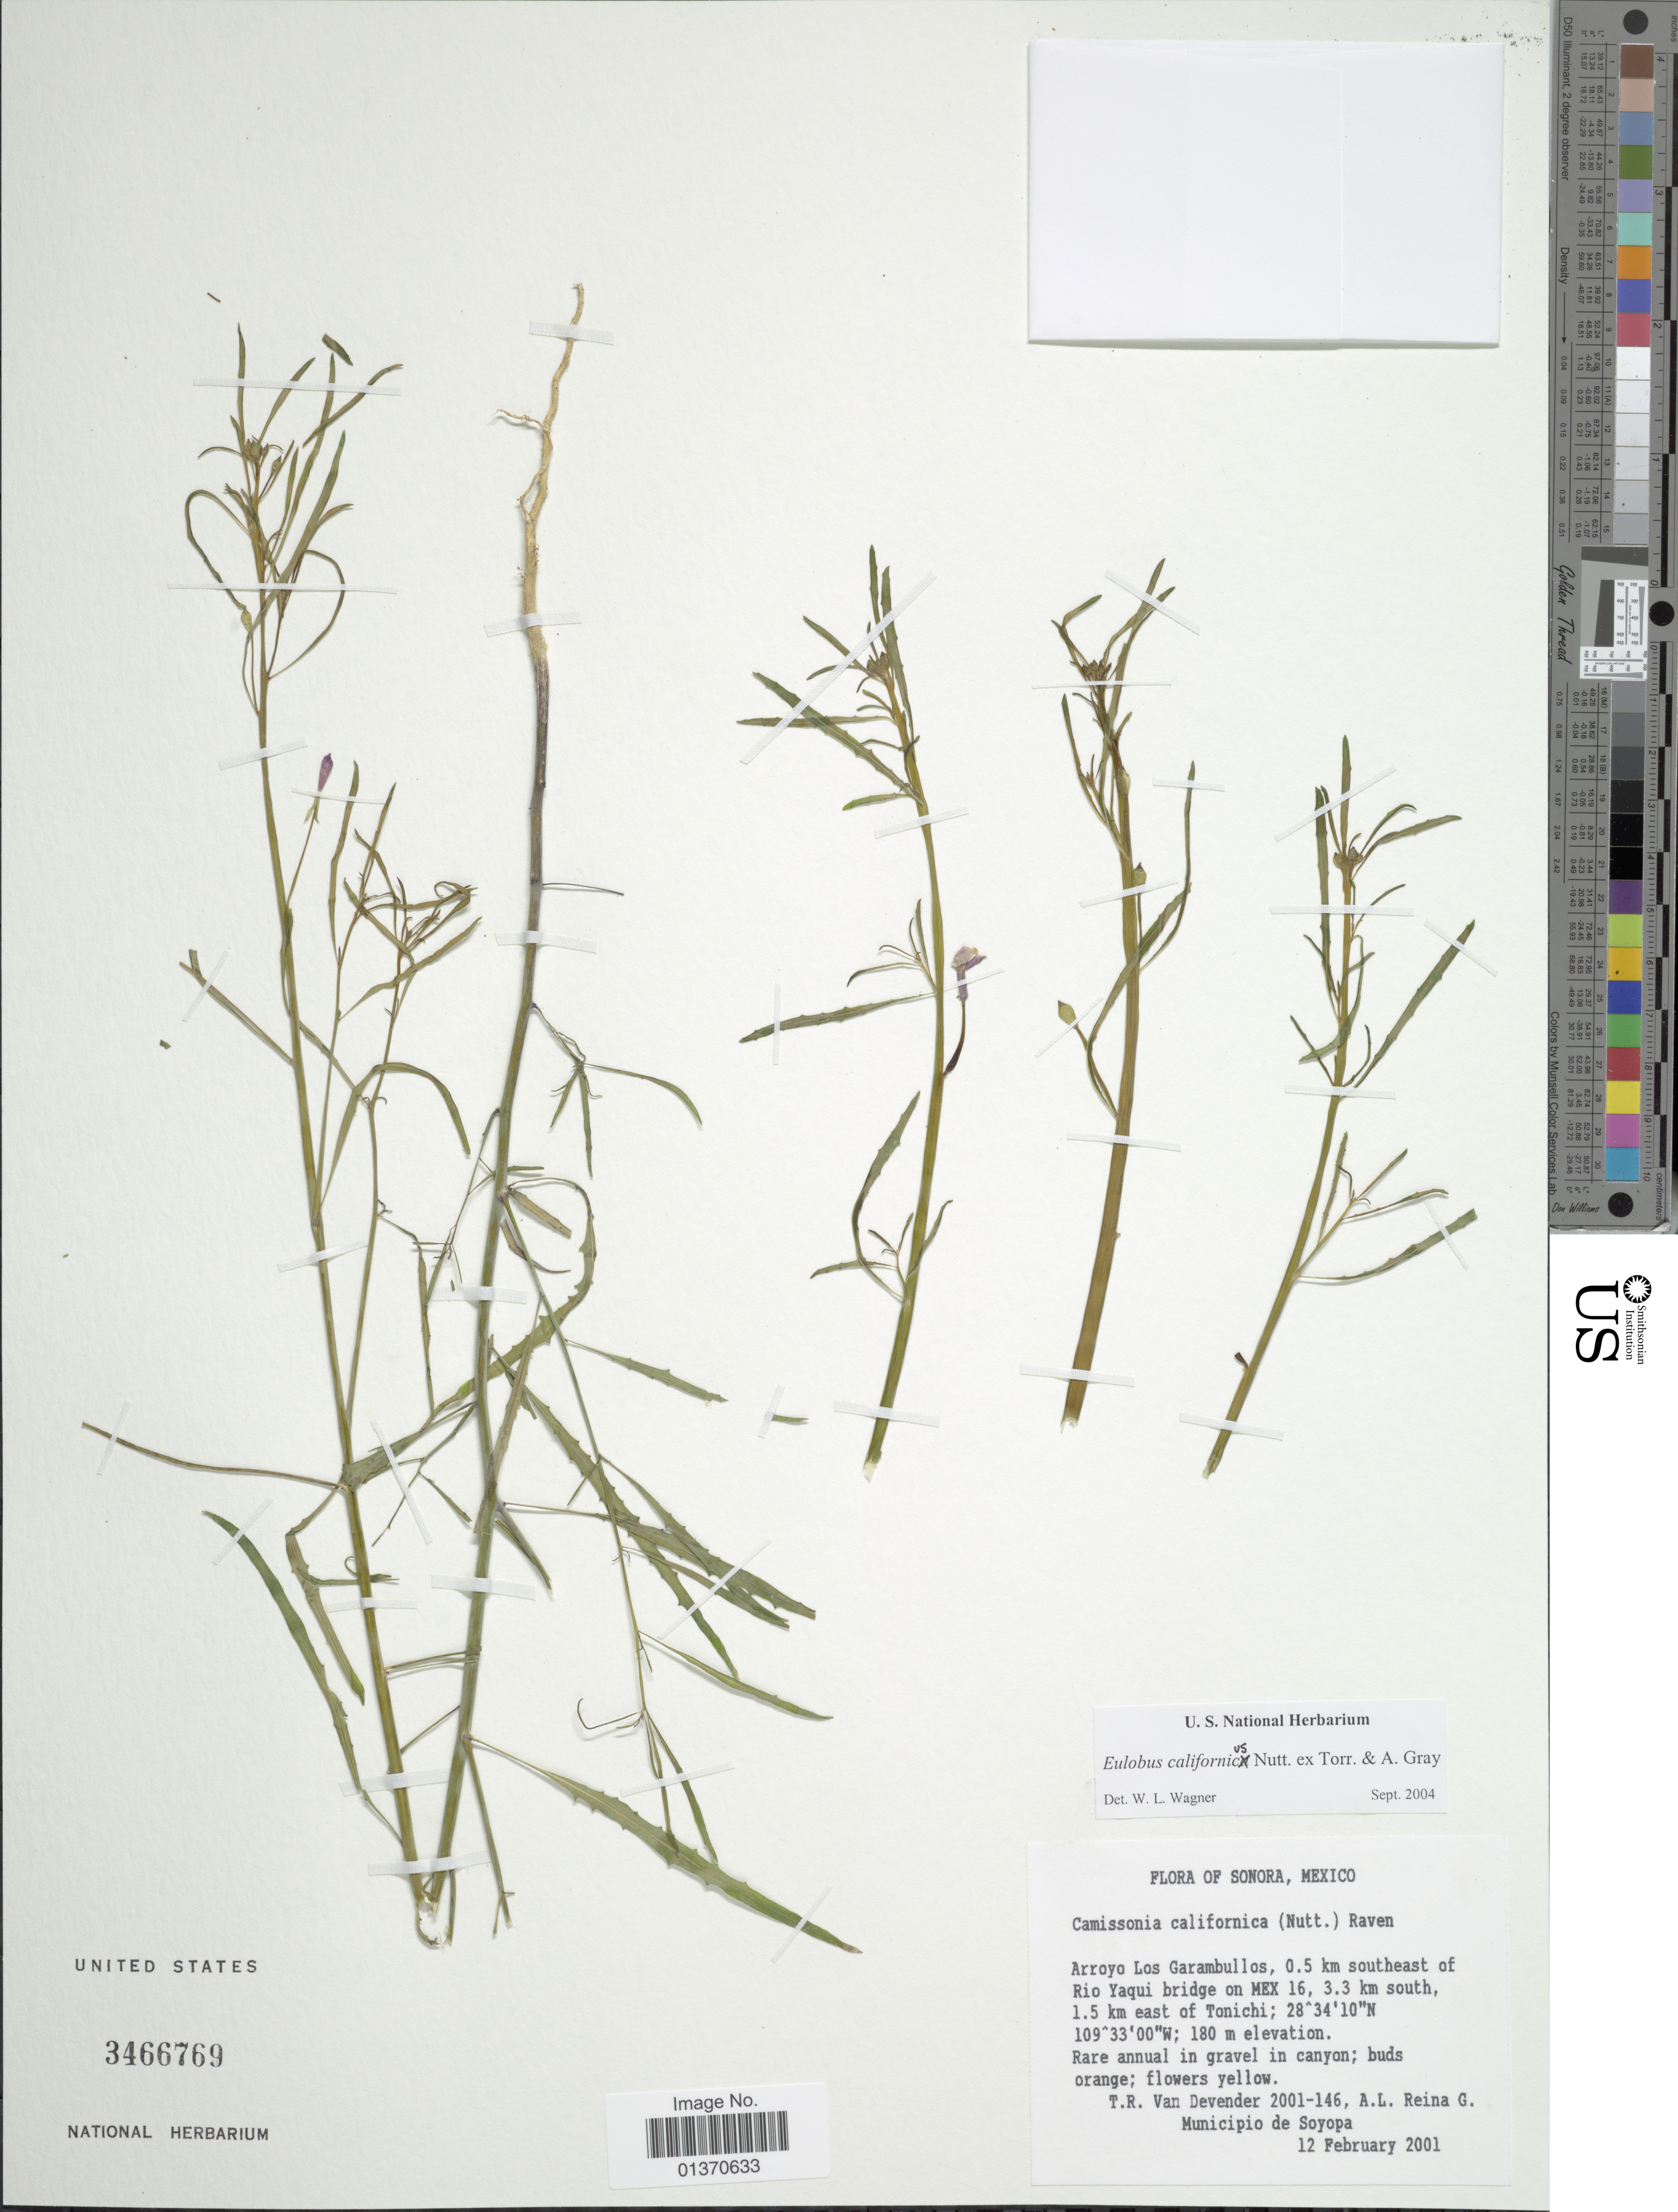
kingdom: Plantae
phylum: Tracheophyta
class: Magnoliopsida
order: Myrtales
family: Onagraceae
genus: Eulobus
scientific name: Eulobus californicus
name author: Nutt. ex Torr. & A. Gray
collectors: T. R. Van Devender & A. L. Reina G.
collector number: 2001-146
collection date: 2001-02-12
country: Mexico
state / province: Sonora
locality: Arroyo Los Garambullos, 0.5 km southeast of Rio Yaqui bridge on MEX 16, 3.3 km south, 1.5 km east of Tonichi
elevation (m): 180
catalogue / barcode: US 3466769